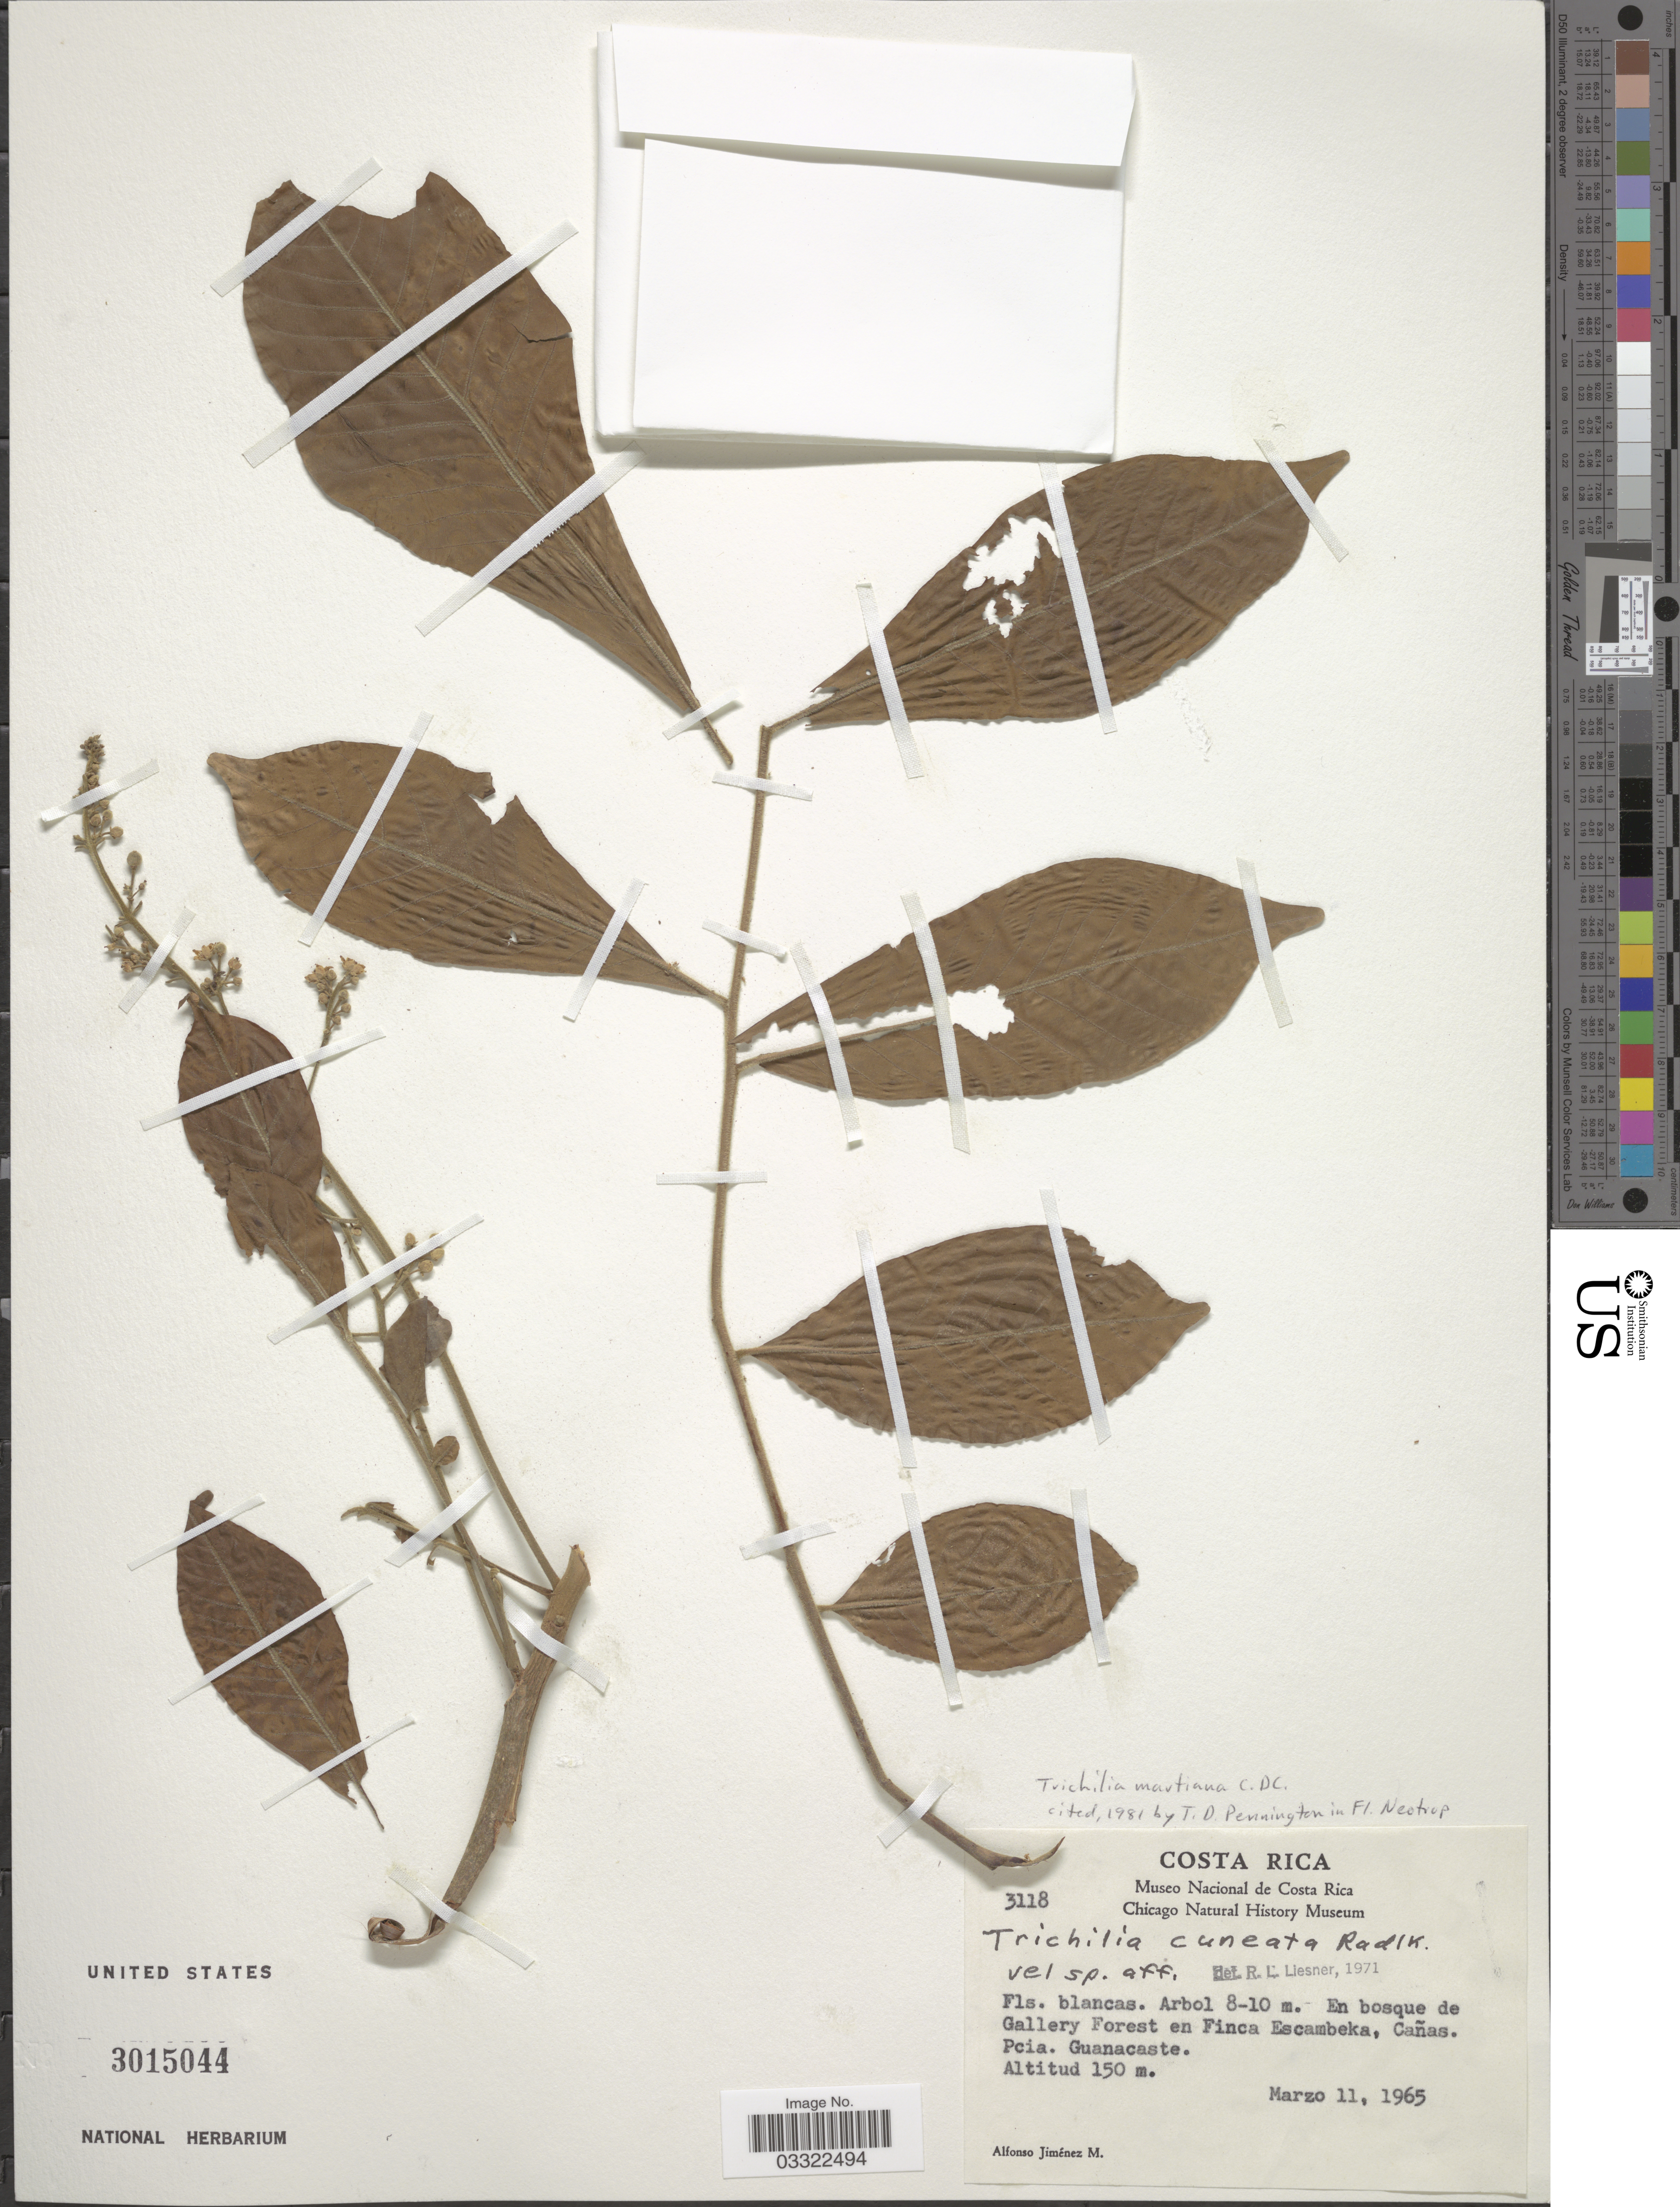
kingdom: Plantae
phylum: Tracheophyta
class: Magnoliopsida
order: Sapindales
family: Meliaceae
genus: Trichilia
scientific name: Trichilia martiana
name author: C. DC.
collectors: A. Jimenez M.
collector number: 3118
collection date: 1965-03-11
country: Costa Rica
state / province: Guanacaste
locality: En bosque de Gallery Forest en Finca Escambeka, Cañas.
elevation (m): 150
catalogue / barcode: US 3015044